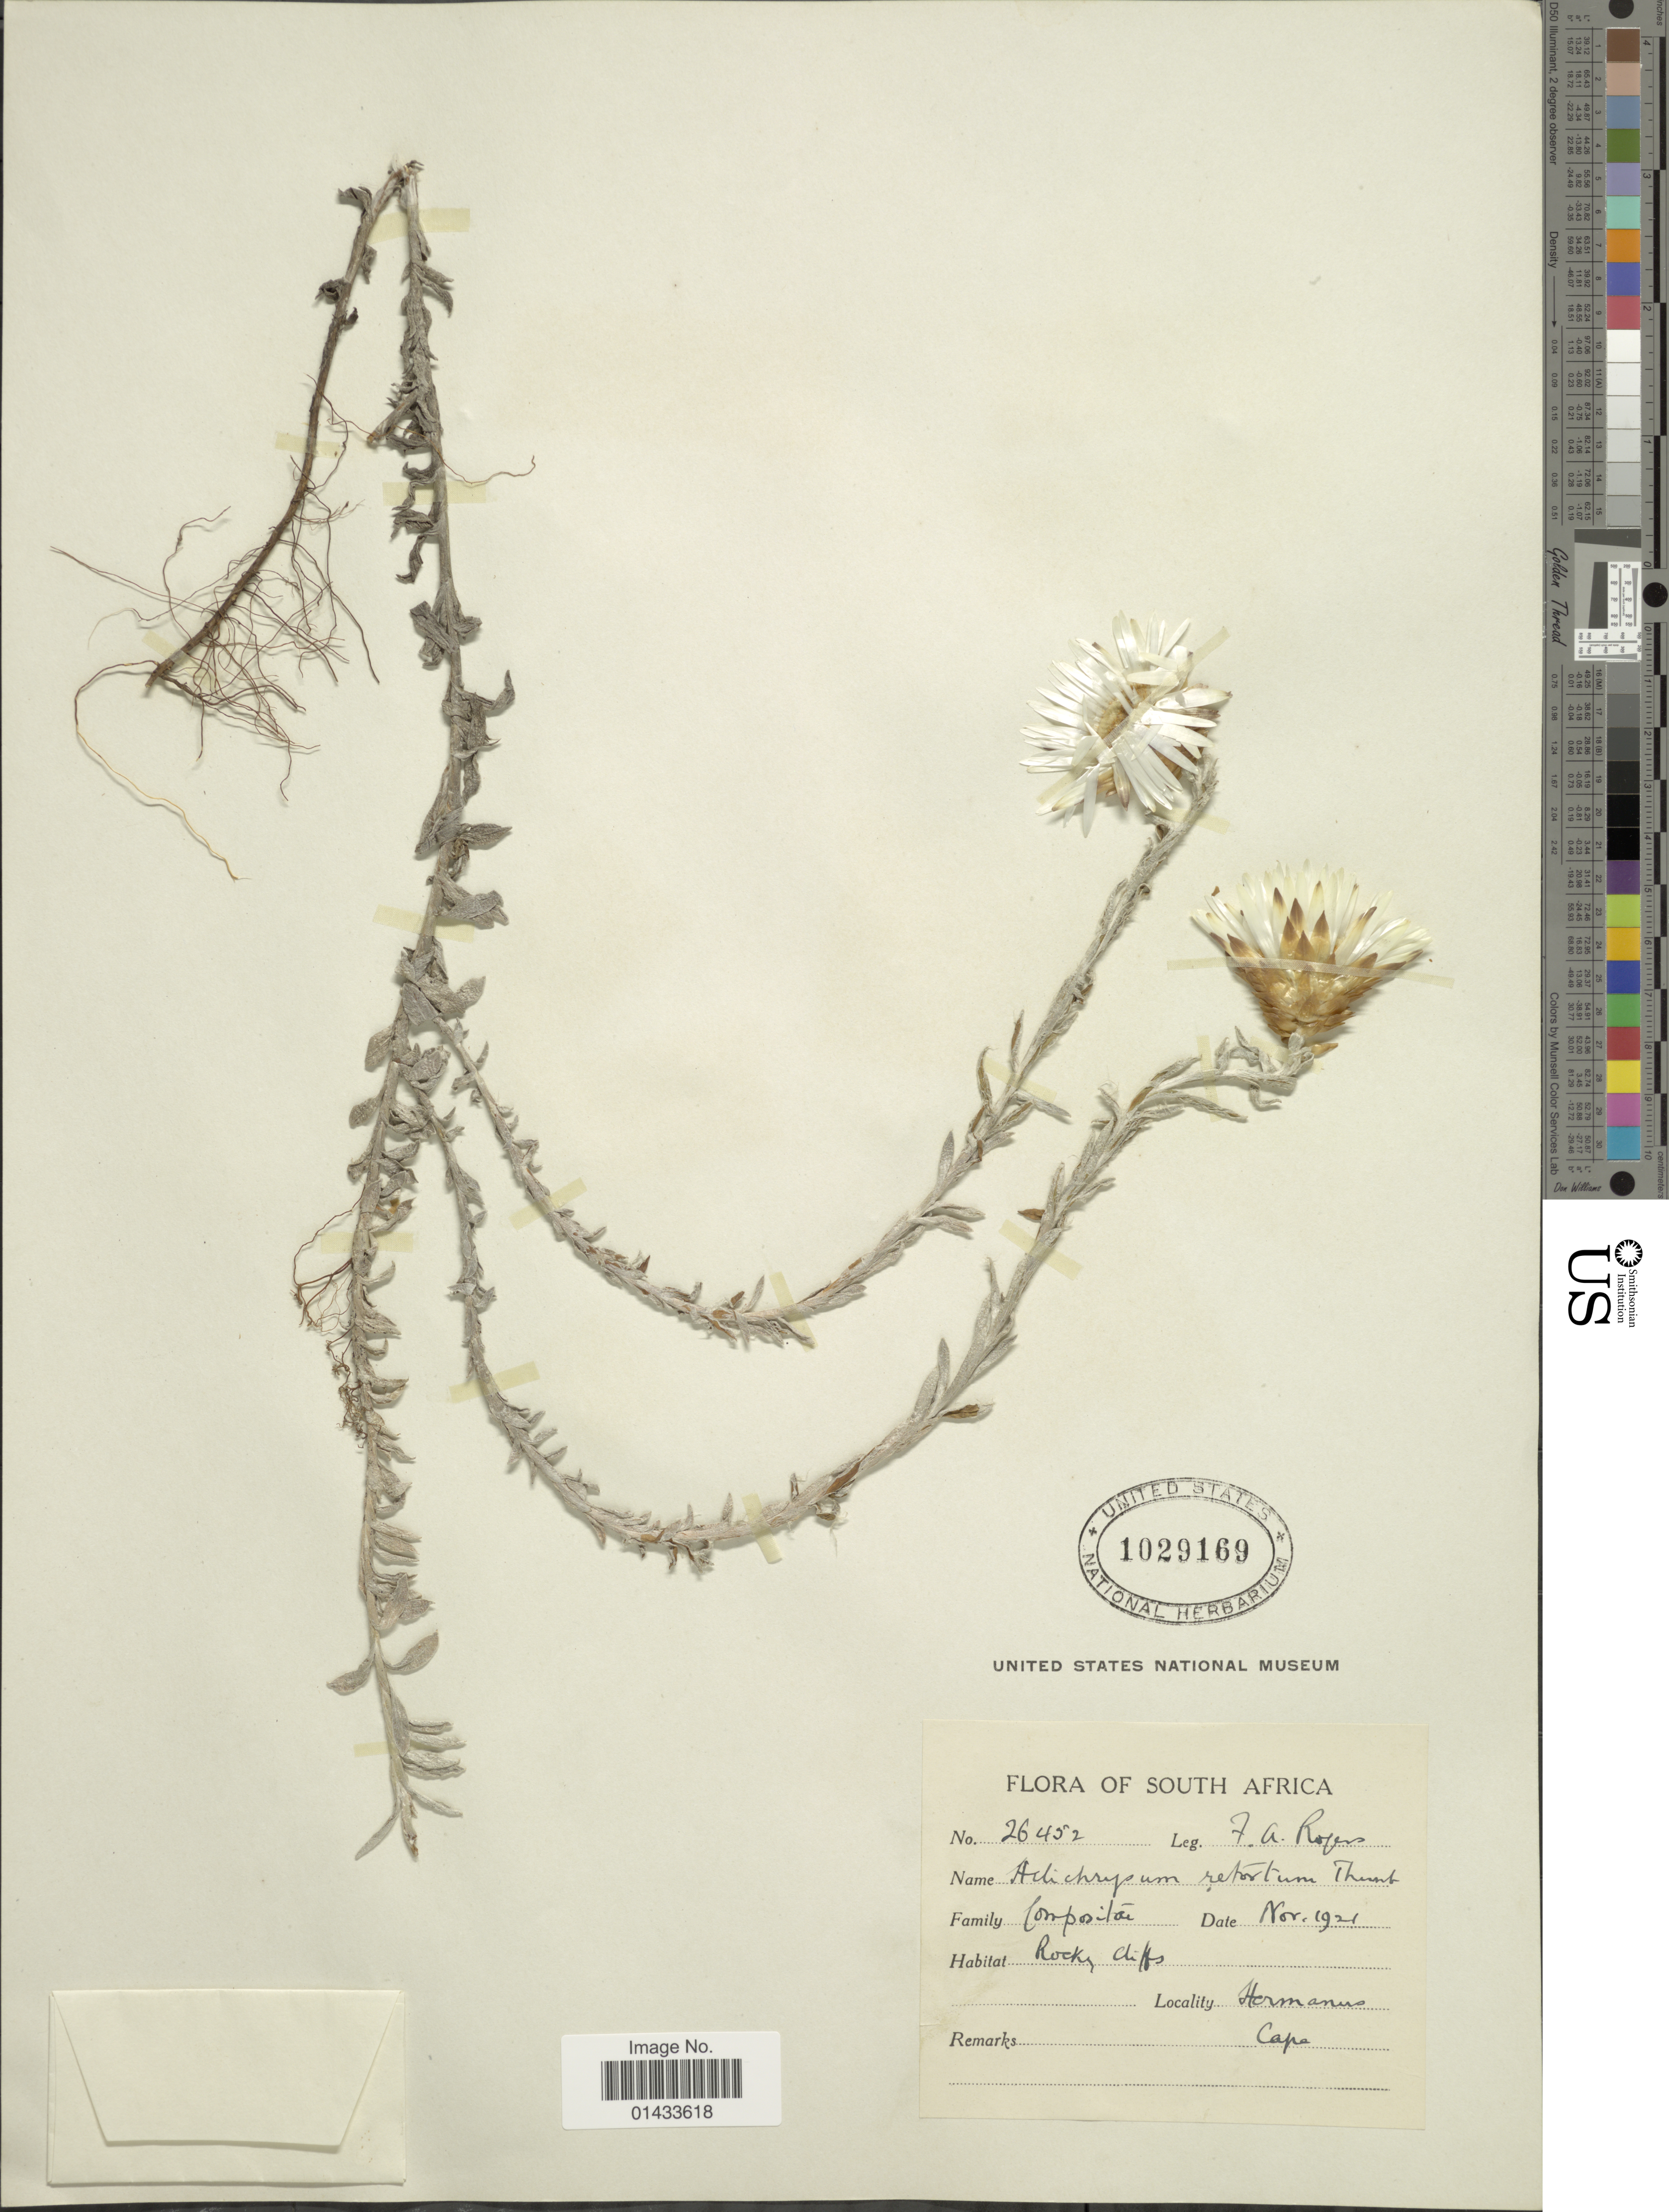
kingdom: Plantae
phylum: Tracheophyta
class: Magnoliopsida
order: Asterales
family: Asteraceae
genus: Helichrysum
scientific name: Helichrysum retortum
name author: (L.) Willd.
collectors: F. A. Rogers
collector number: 26452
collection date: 1921-11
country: South Africa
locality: Hermanus Cape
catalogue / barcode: US 1029169